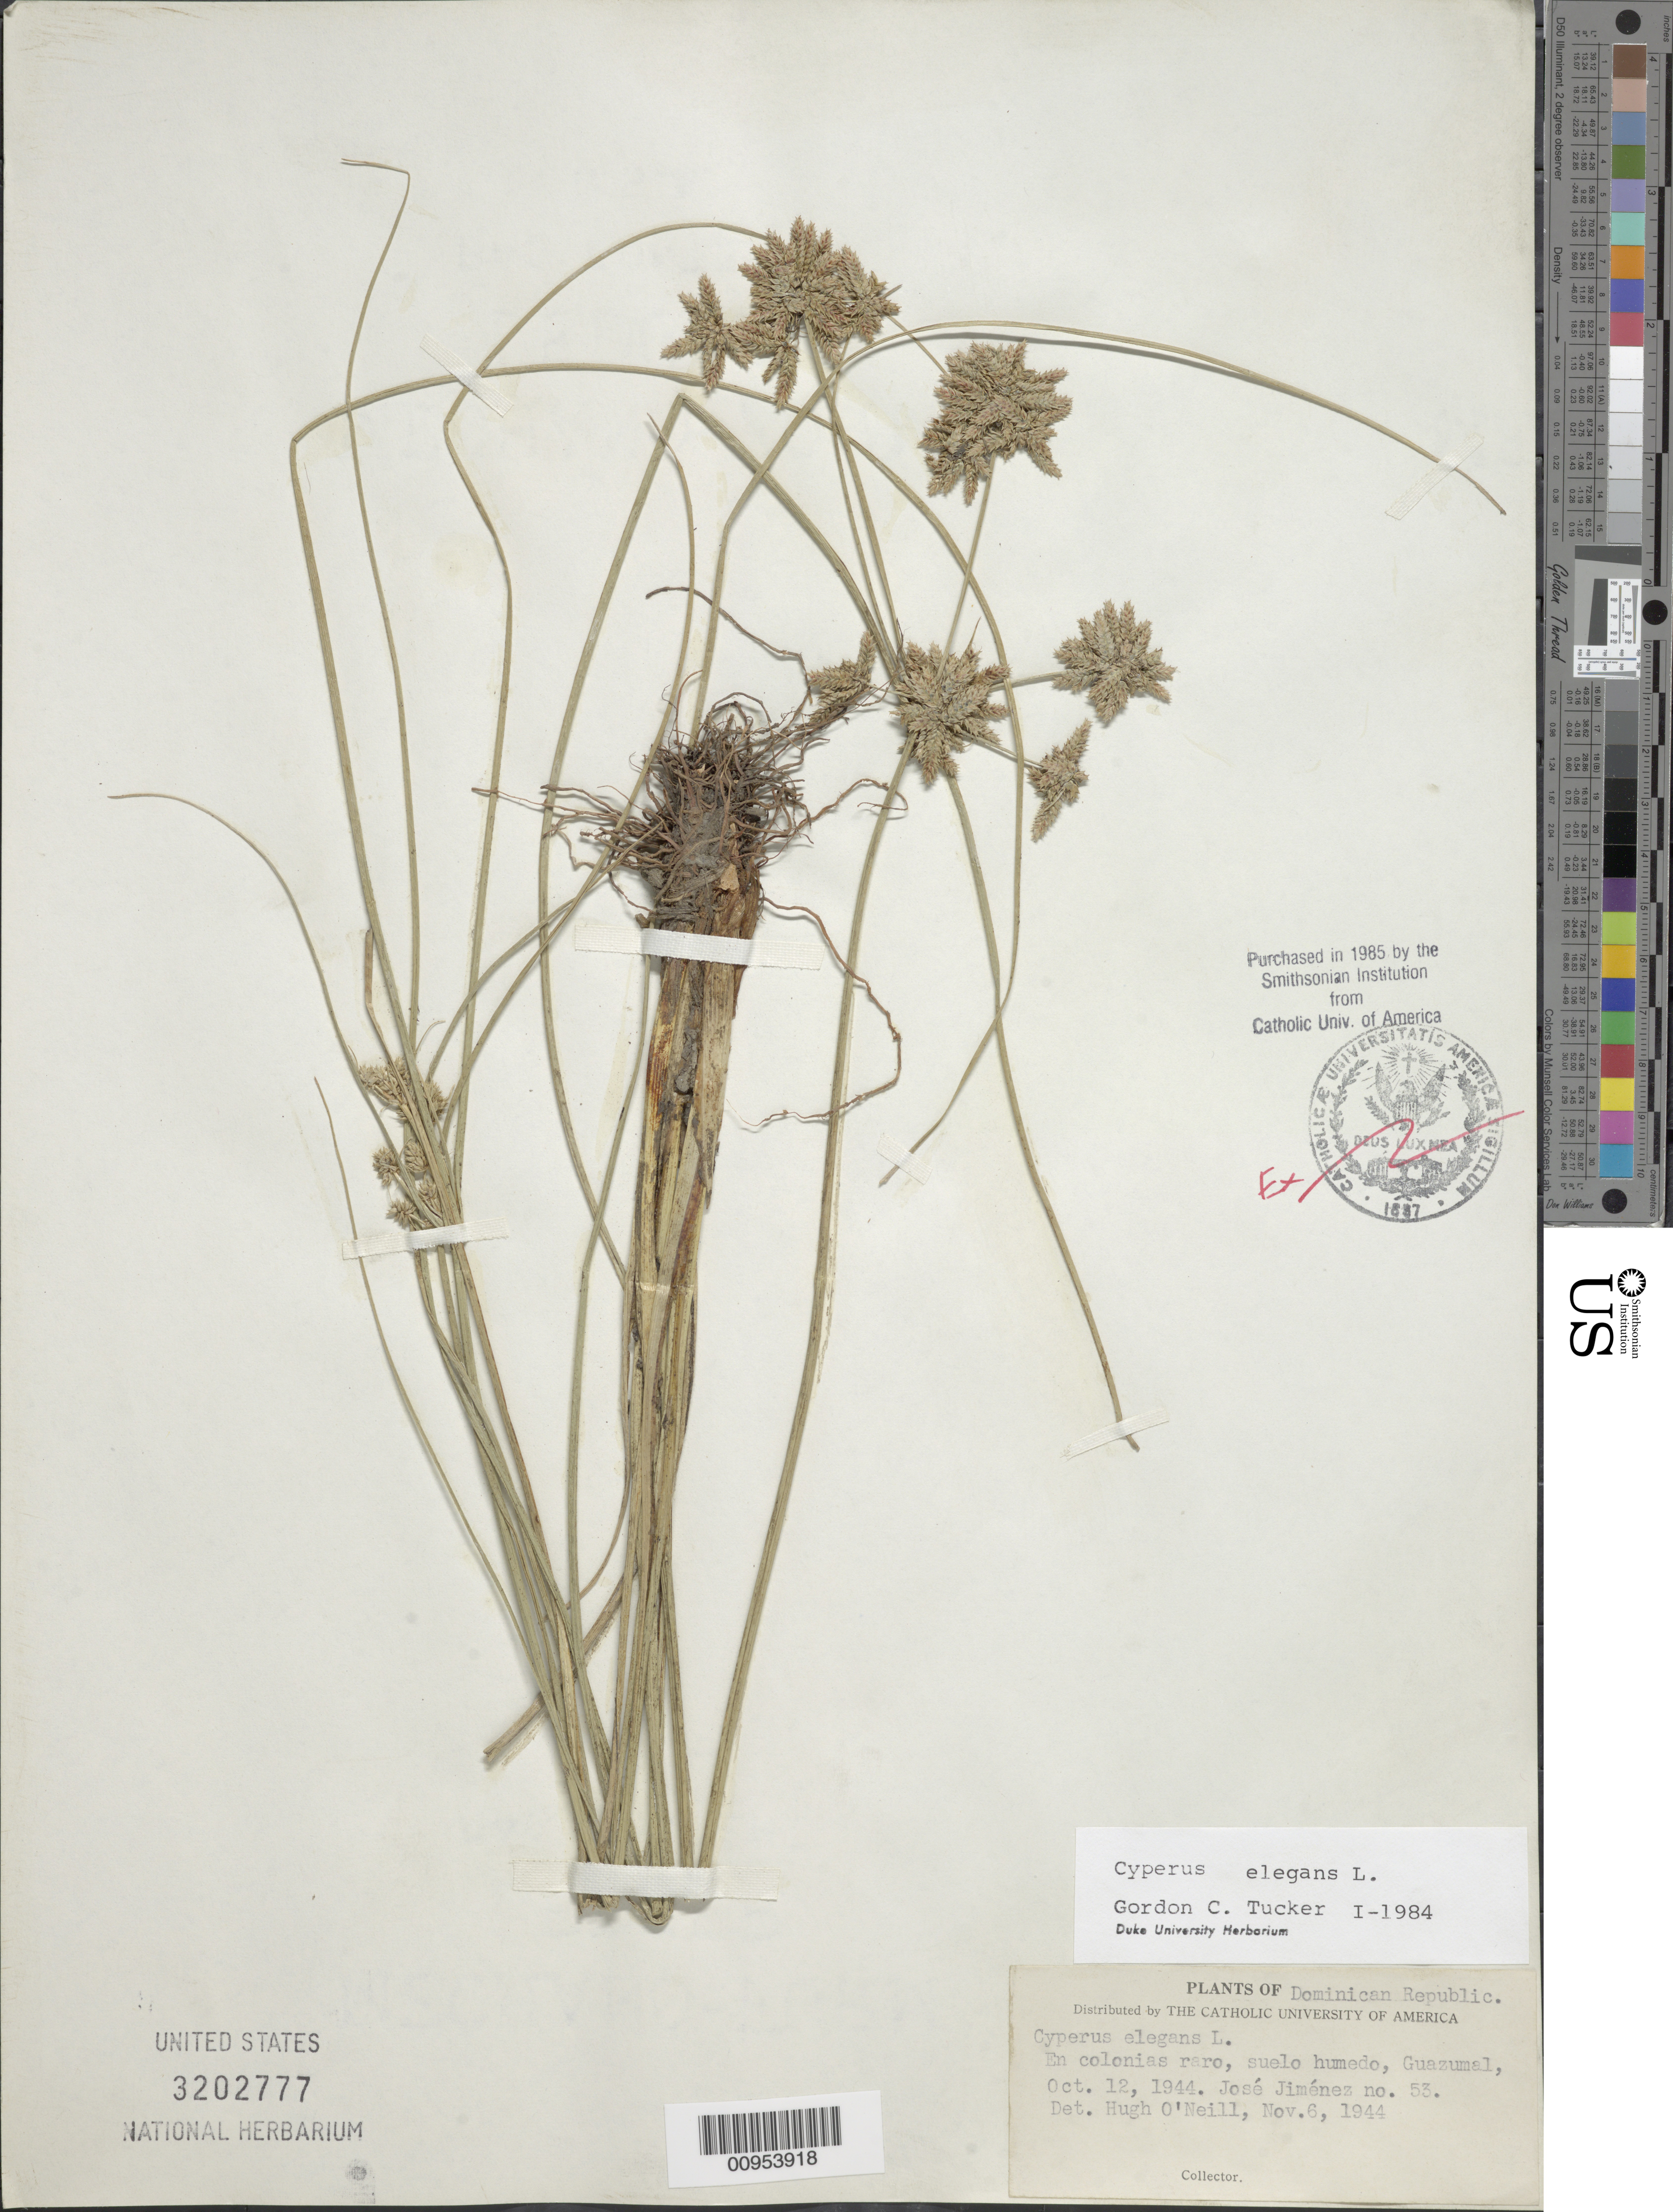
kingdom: Plantae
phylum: Tracheophyta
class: Liliopsida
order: Poales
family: Cyperaceae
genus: Cyperus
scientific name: Cyperus elegans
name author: L.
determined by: Tucker, G. C.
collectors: J. J. Jiménez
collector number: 53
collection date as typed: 12 Oct 1944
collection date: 1944-10-12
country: Dominican Republic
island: Hispaniola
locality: Guazumal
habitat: Suelo humedo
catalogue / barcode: US 3202777